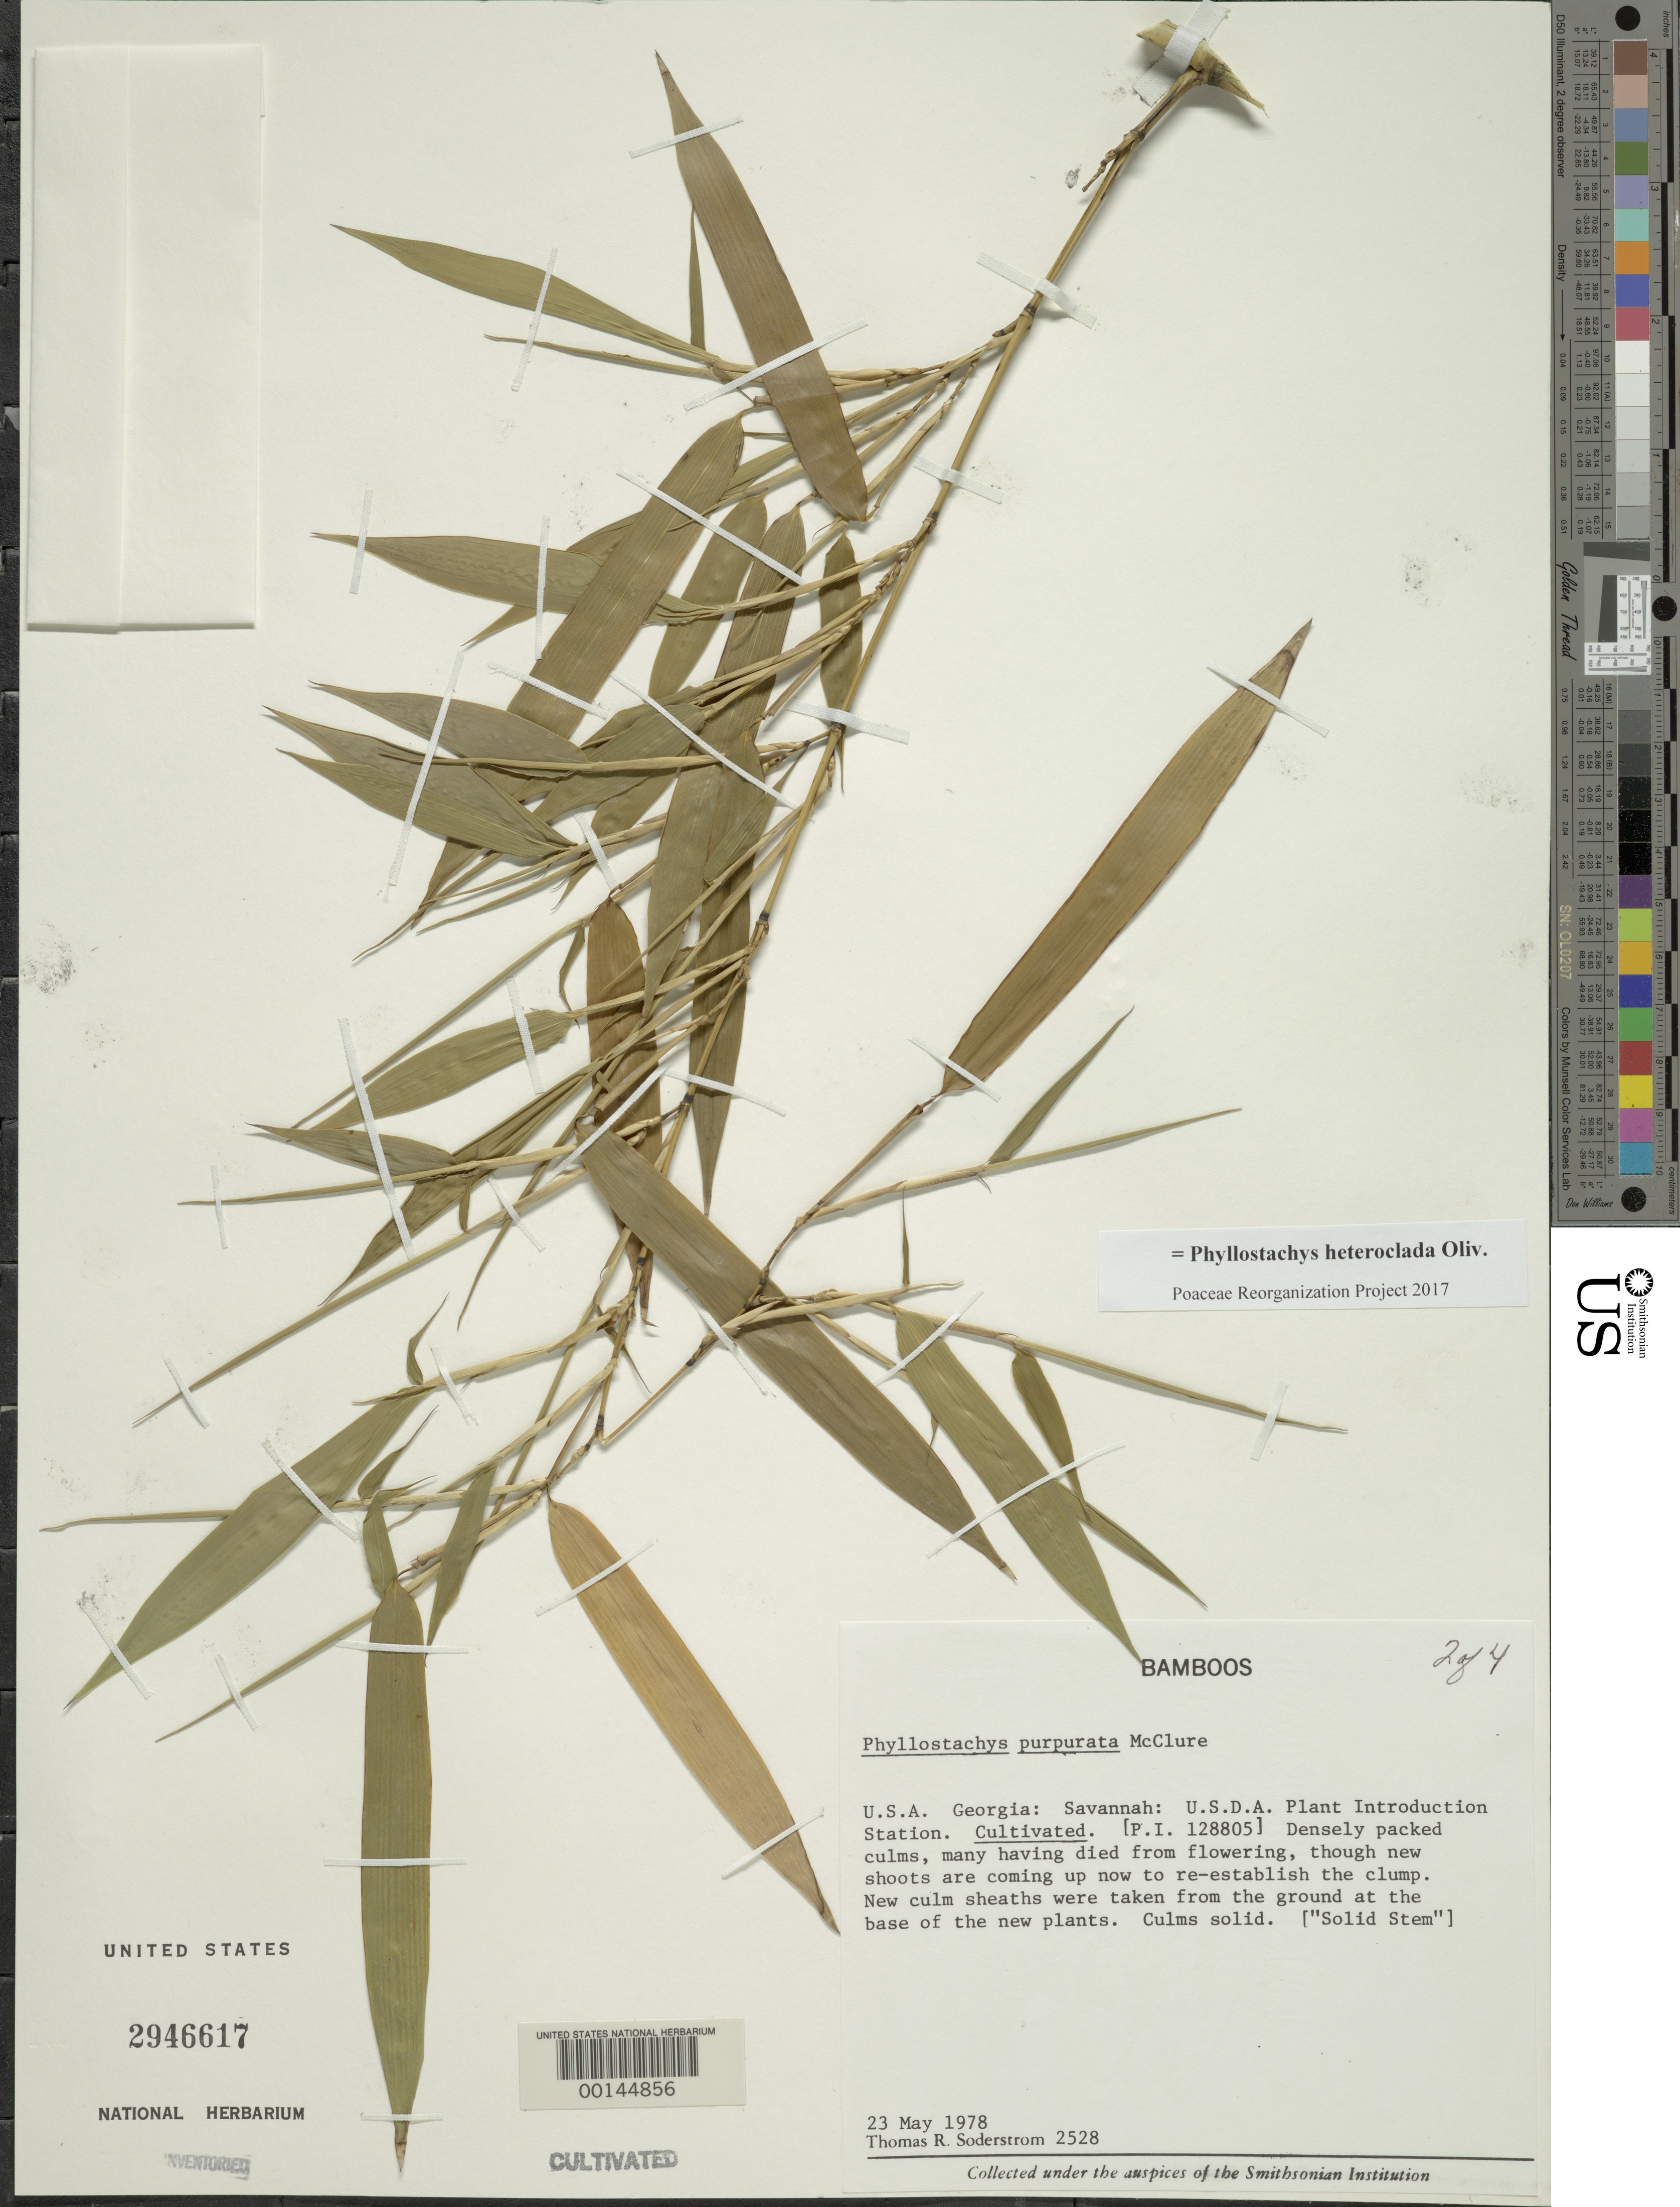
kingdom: Plantae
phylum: Tracheophyta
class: Liliopsida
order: Poales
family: Poaceae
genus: Phyllostachys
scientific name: Phyllostachys heteroclada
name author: Oliv.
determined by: Poaceae Reorganization Project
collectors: T. R. Soderstrom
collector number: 2528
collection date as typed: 23 May 1978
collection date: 1978-05-23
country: United States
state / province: Georgia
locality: Savannah, barbour lathrop p.i. garden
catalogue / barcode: US 2946617